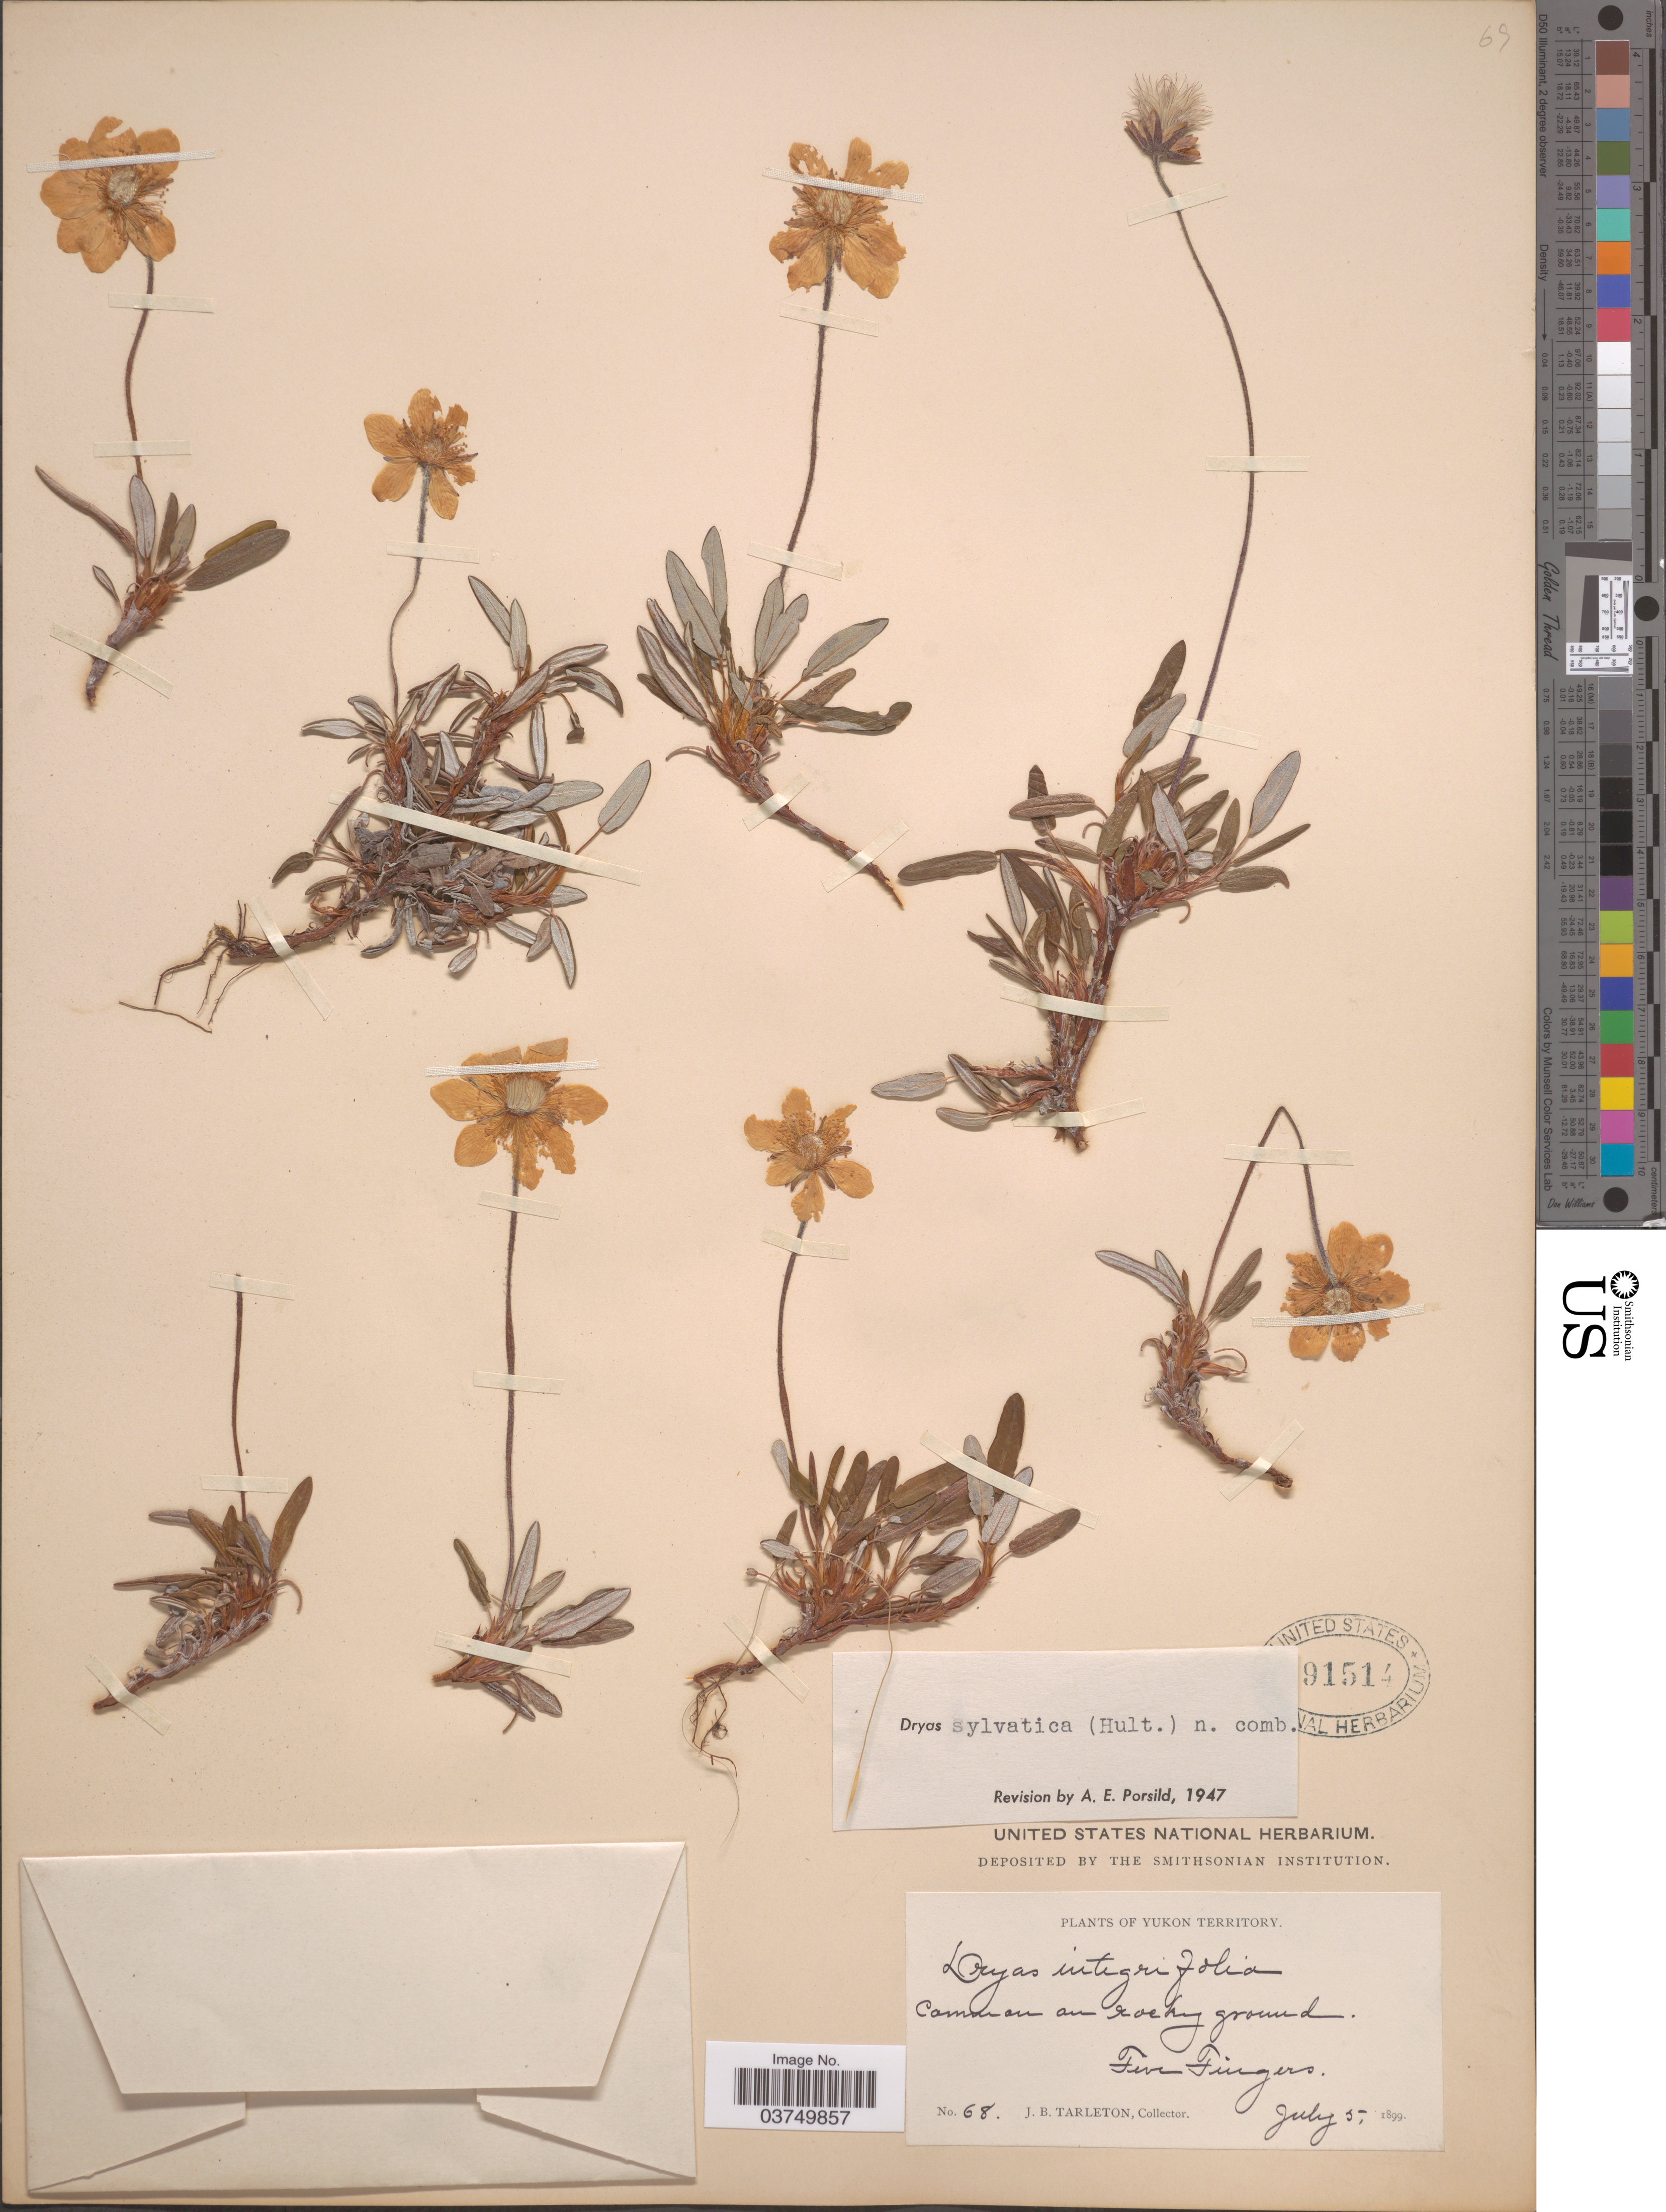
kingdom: Plantae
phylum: Tracheophyta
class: Magnoliopsida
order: Rosales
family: Rosaceae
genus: Dryas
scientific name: Dryas sylvatica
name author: (Hultén) A.E. Porsild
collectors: J. Tarleton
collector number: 68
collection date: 1899-07-05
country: Canada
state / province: Yukon Territory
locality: On rocky ground. Five Fingers.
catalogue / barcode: US 91514